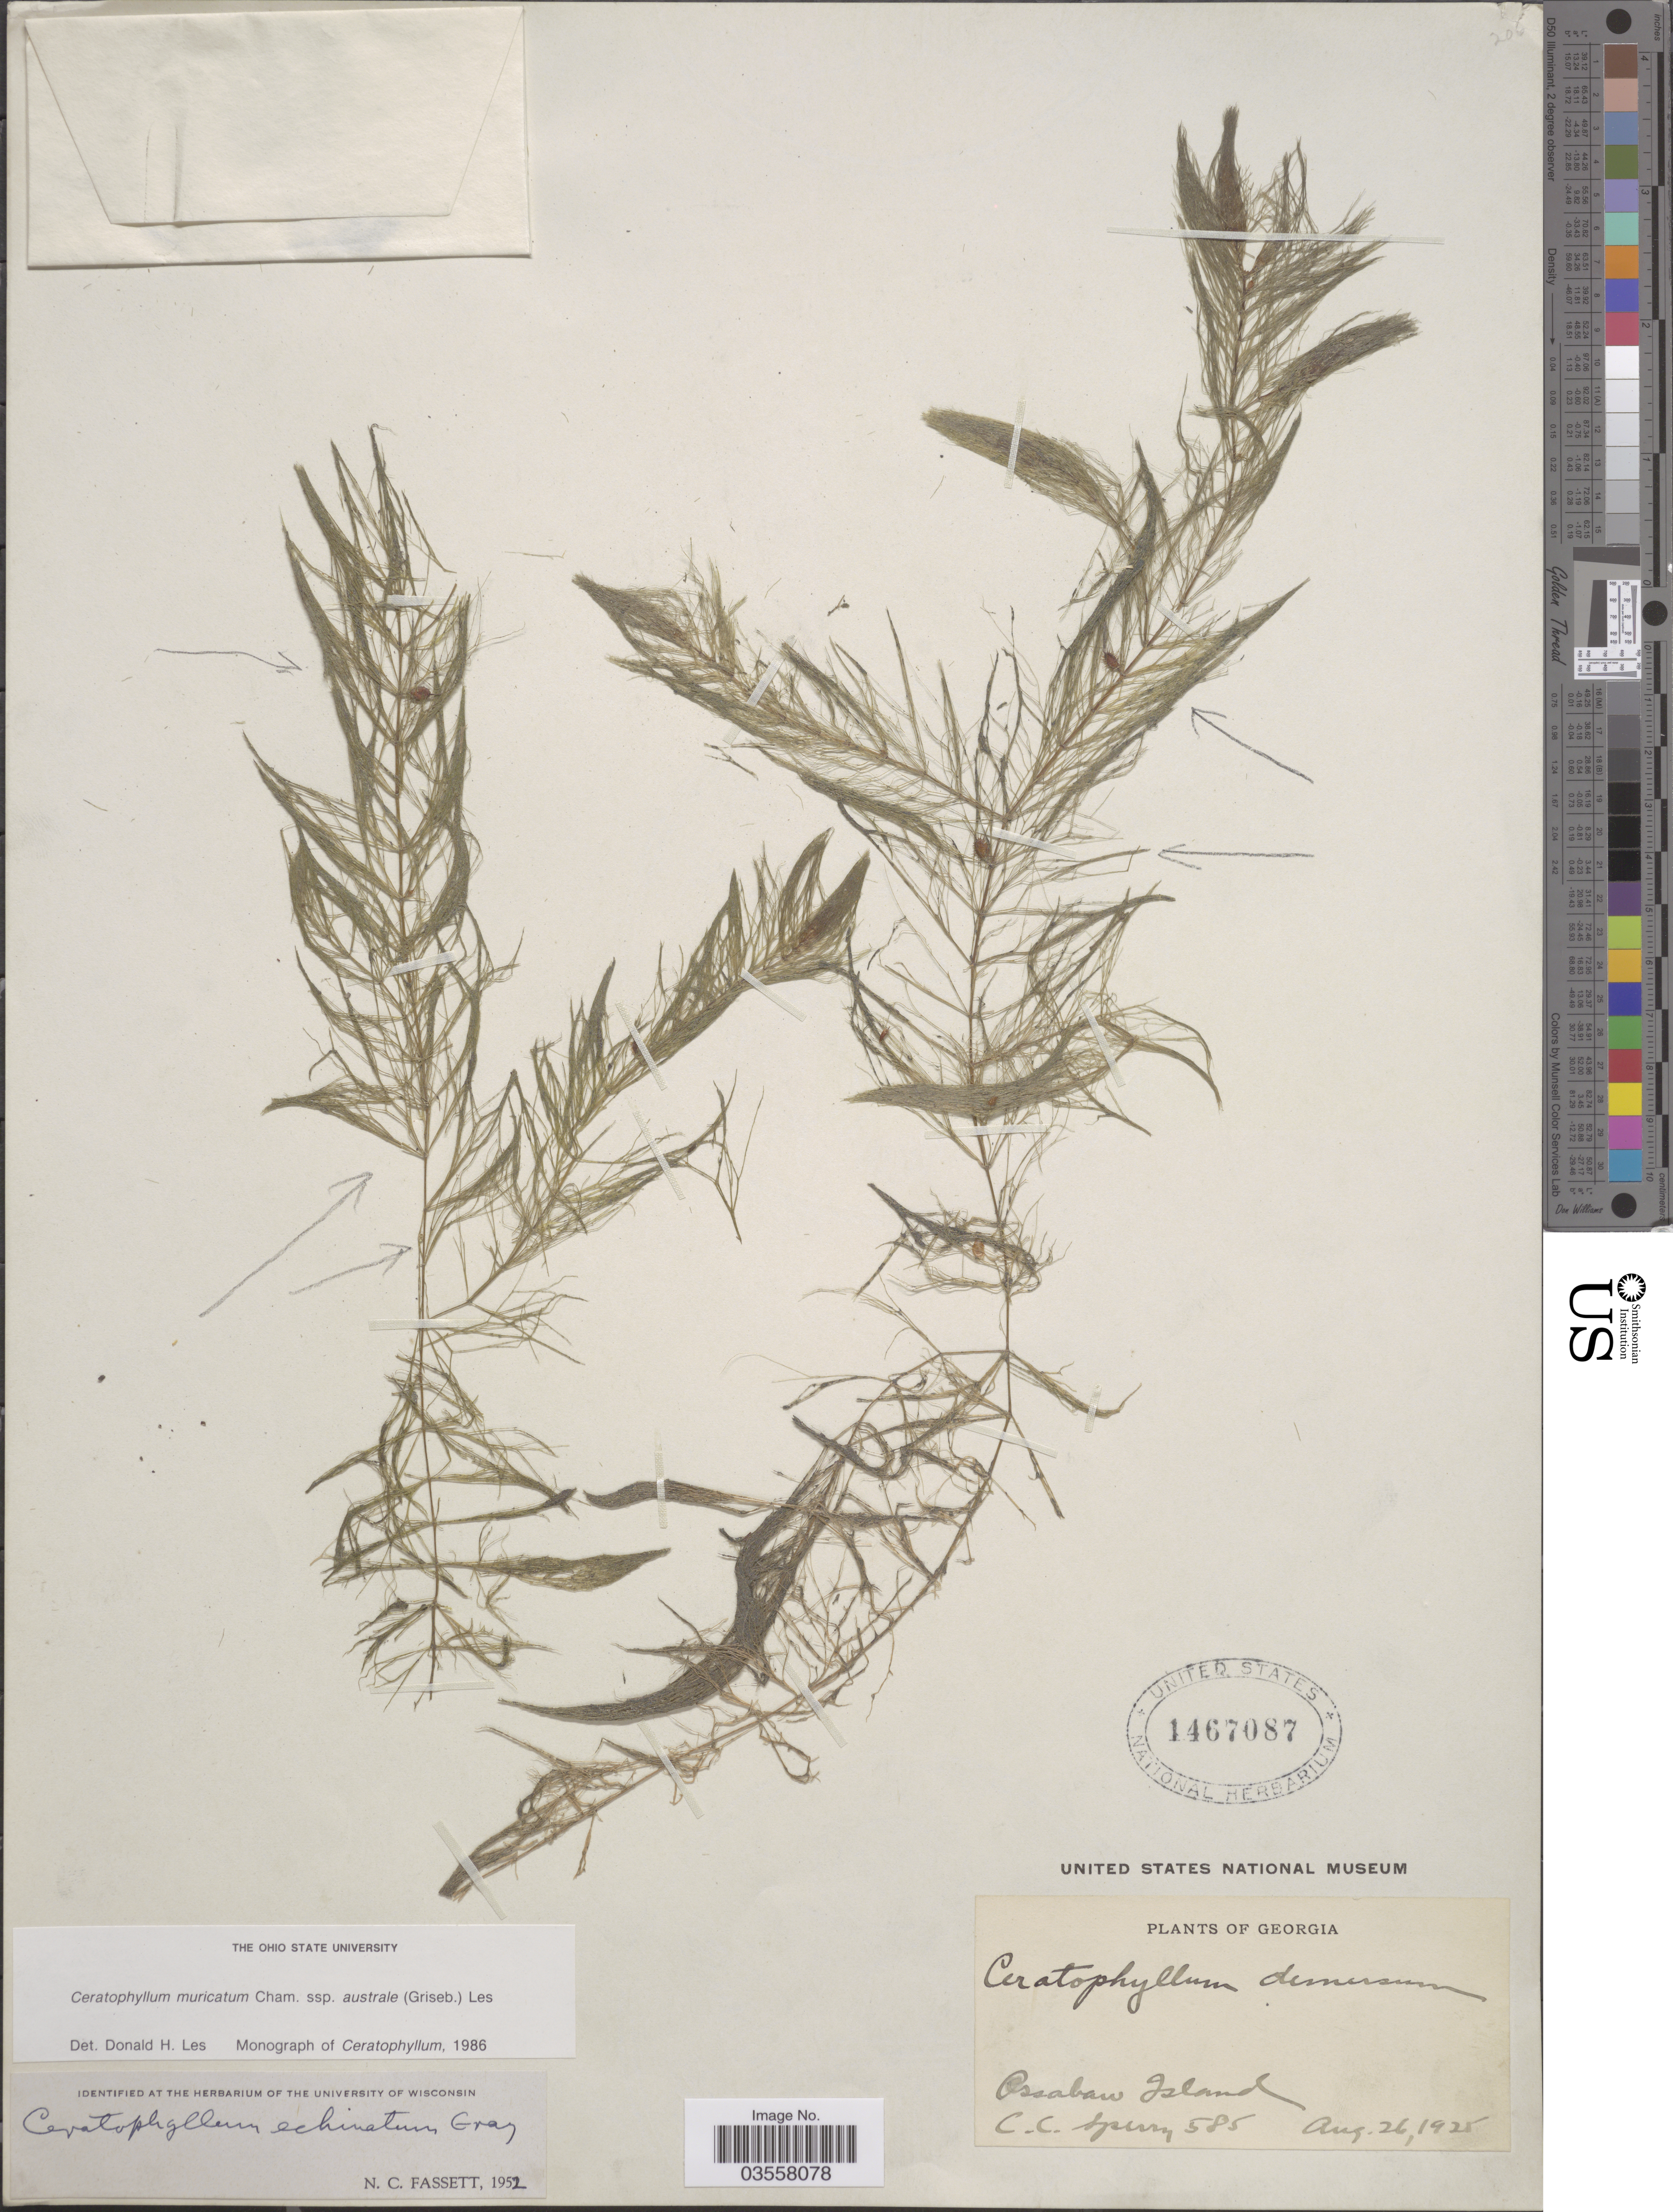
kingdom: Plantae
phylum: Tracheophyta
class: Magnoliopsida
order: Ceratophyllales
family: Ceratophyllaceae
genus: Ceratophyllum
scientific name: Ceratophyllum muricatum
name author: Cham.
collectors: C. C. Sperry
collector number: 585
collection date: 1925-08-26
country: United States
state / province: Georgia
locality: Ossabaw Island.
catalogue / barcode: US 1467087